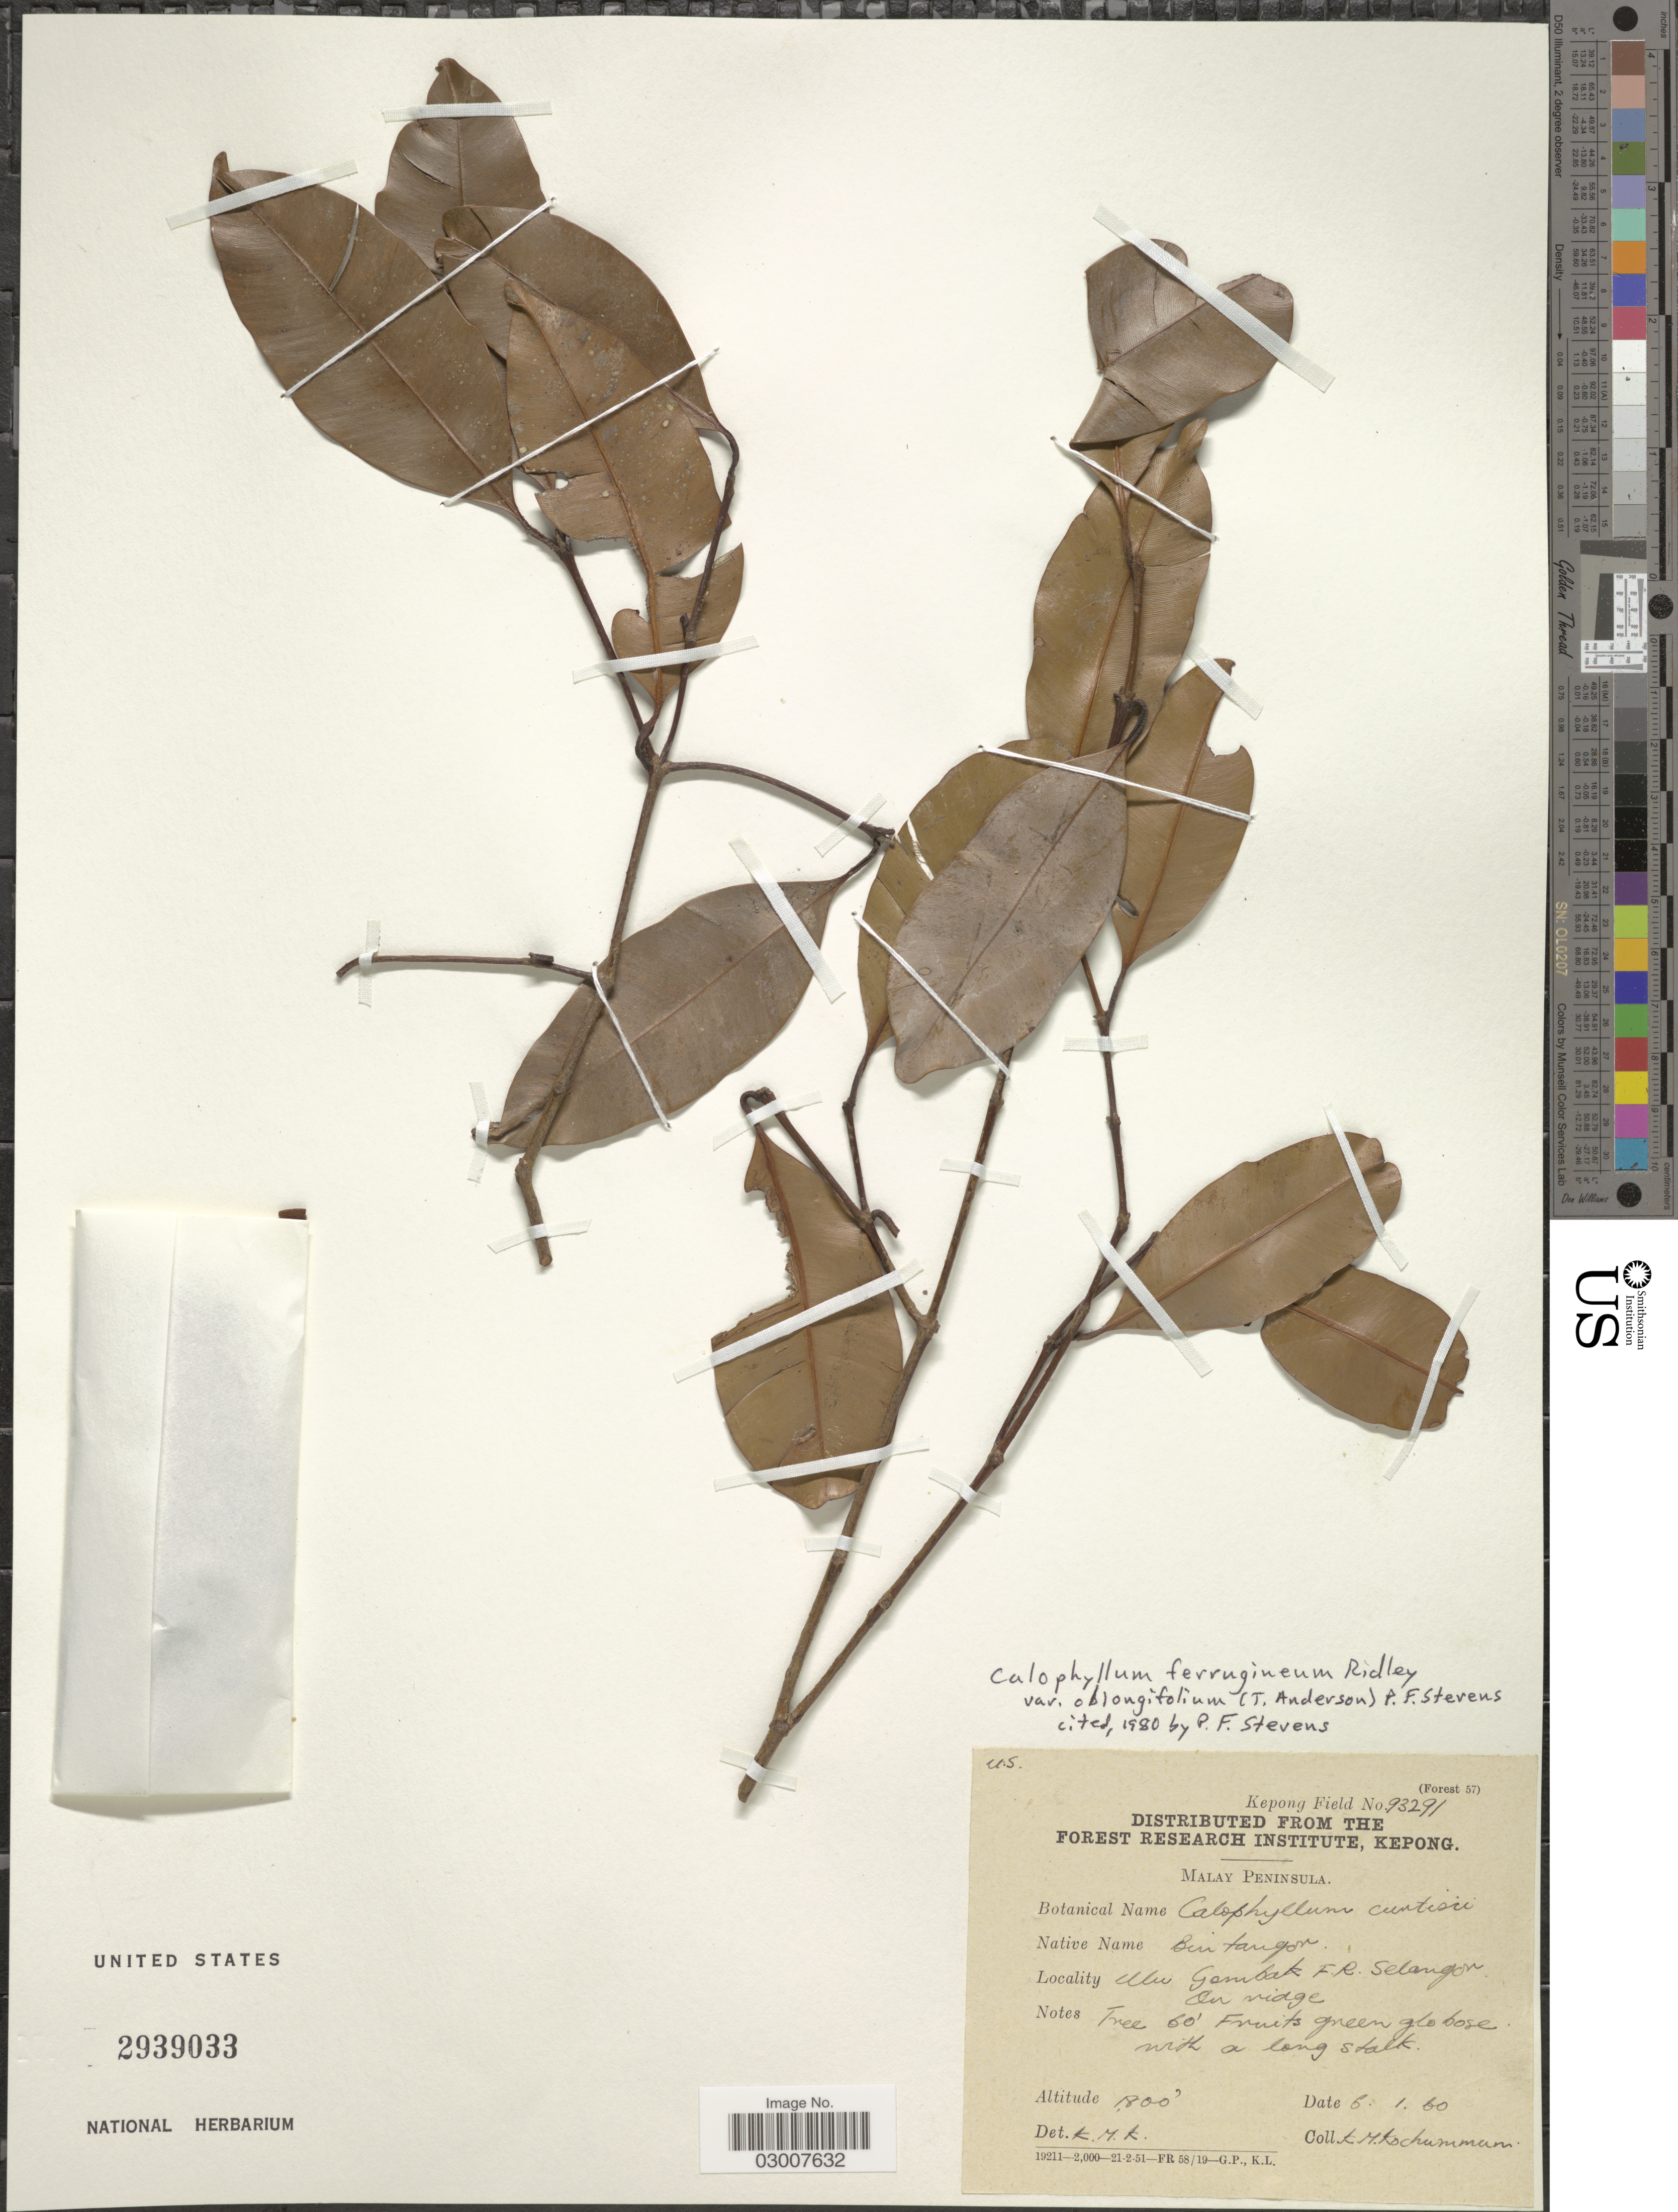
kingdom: Plantae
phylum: Tracheophyta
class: Magnoliopsida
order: Malpighiales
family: Calophyllaceae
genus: Calophyllum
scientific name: Calophyllum ferrugineum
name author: Merr.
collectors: K. Kochummen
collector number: Kepong Field 93291?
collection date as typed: Transcribed d/m/y: 6/1/60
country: Malaysia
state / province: Selangor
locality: Malay Peninsula. Ulu Gambak F.R> Selangor.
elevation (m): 549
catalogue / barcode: US 2939033